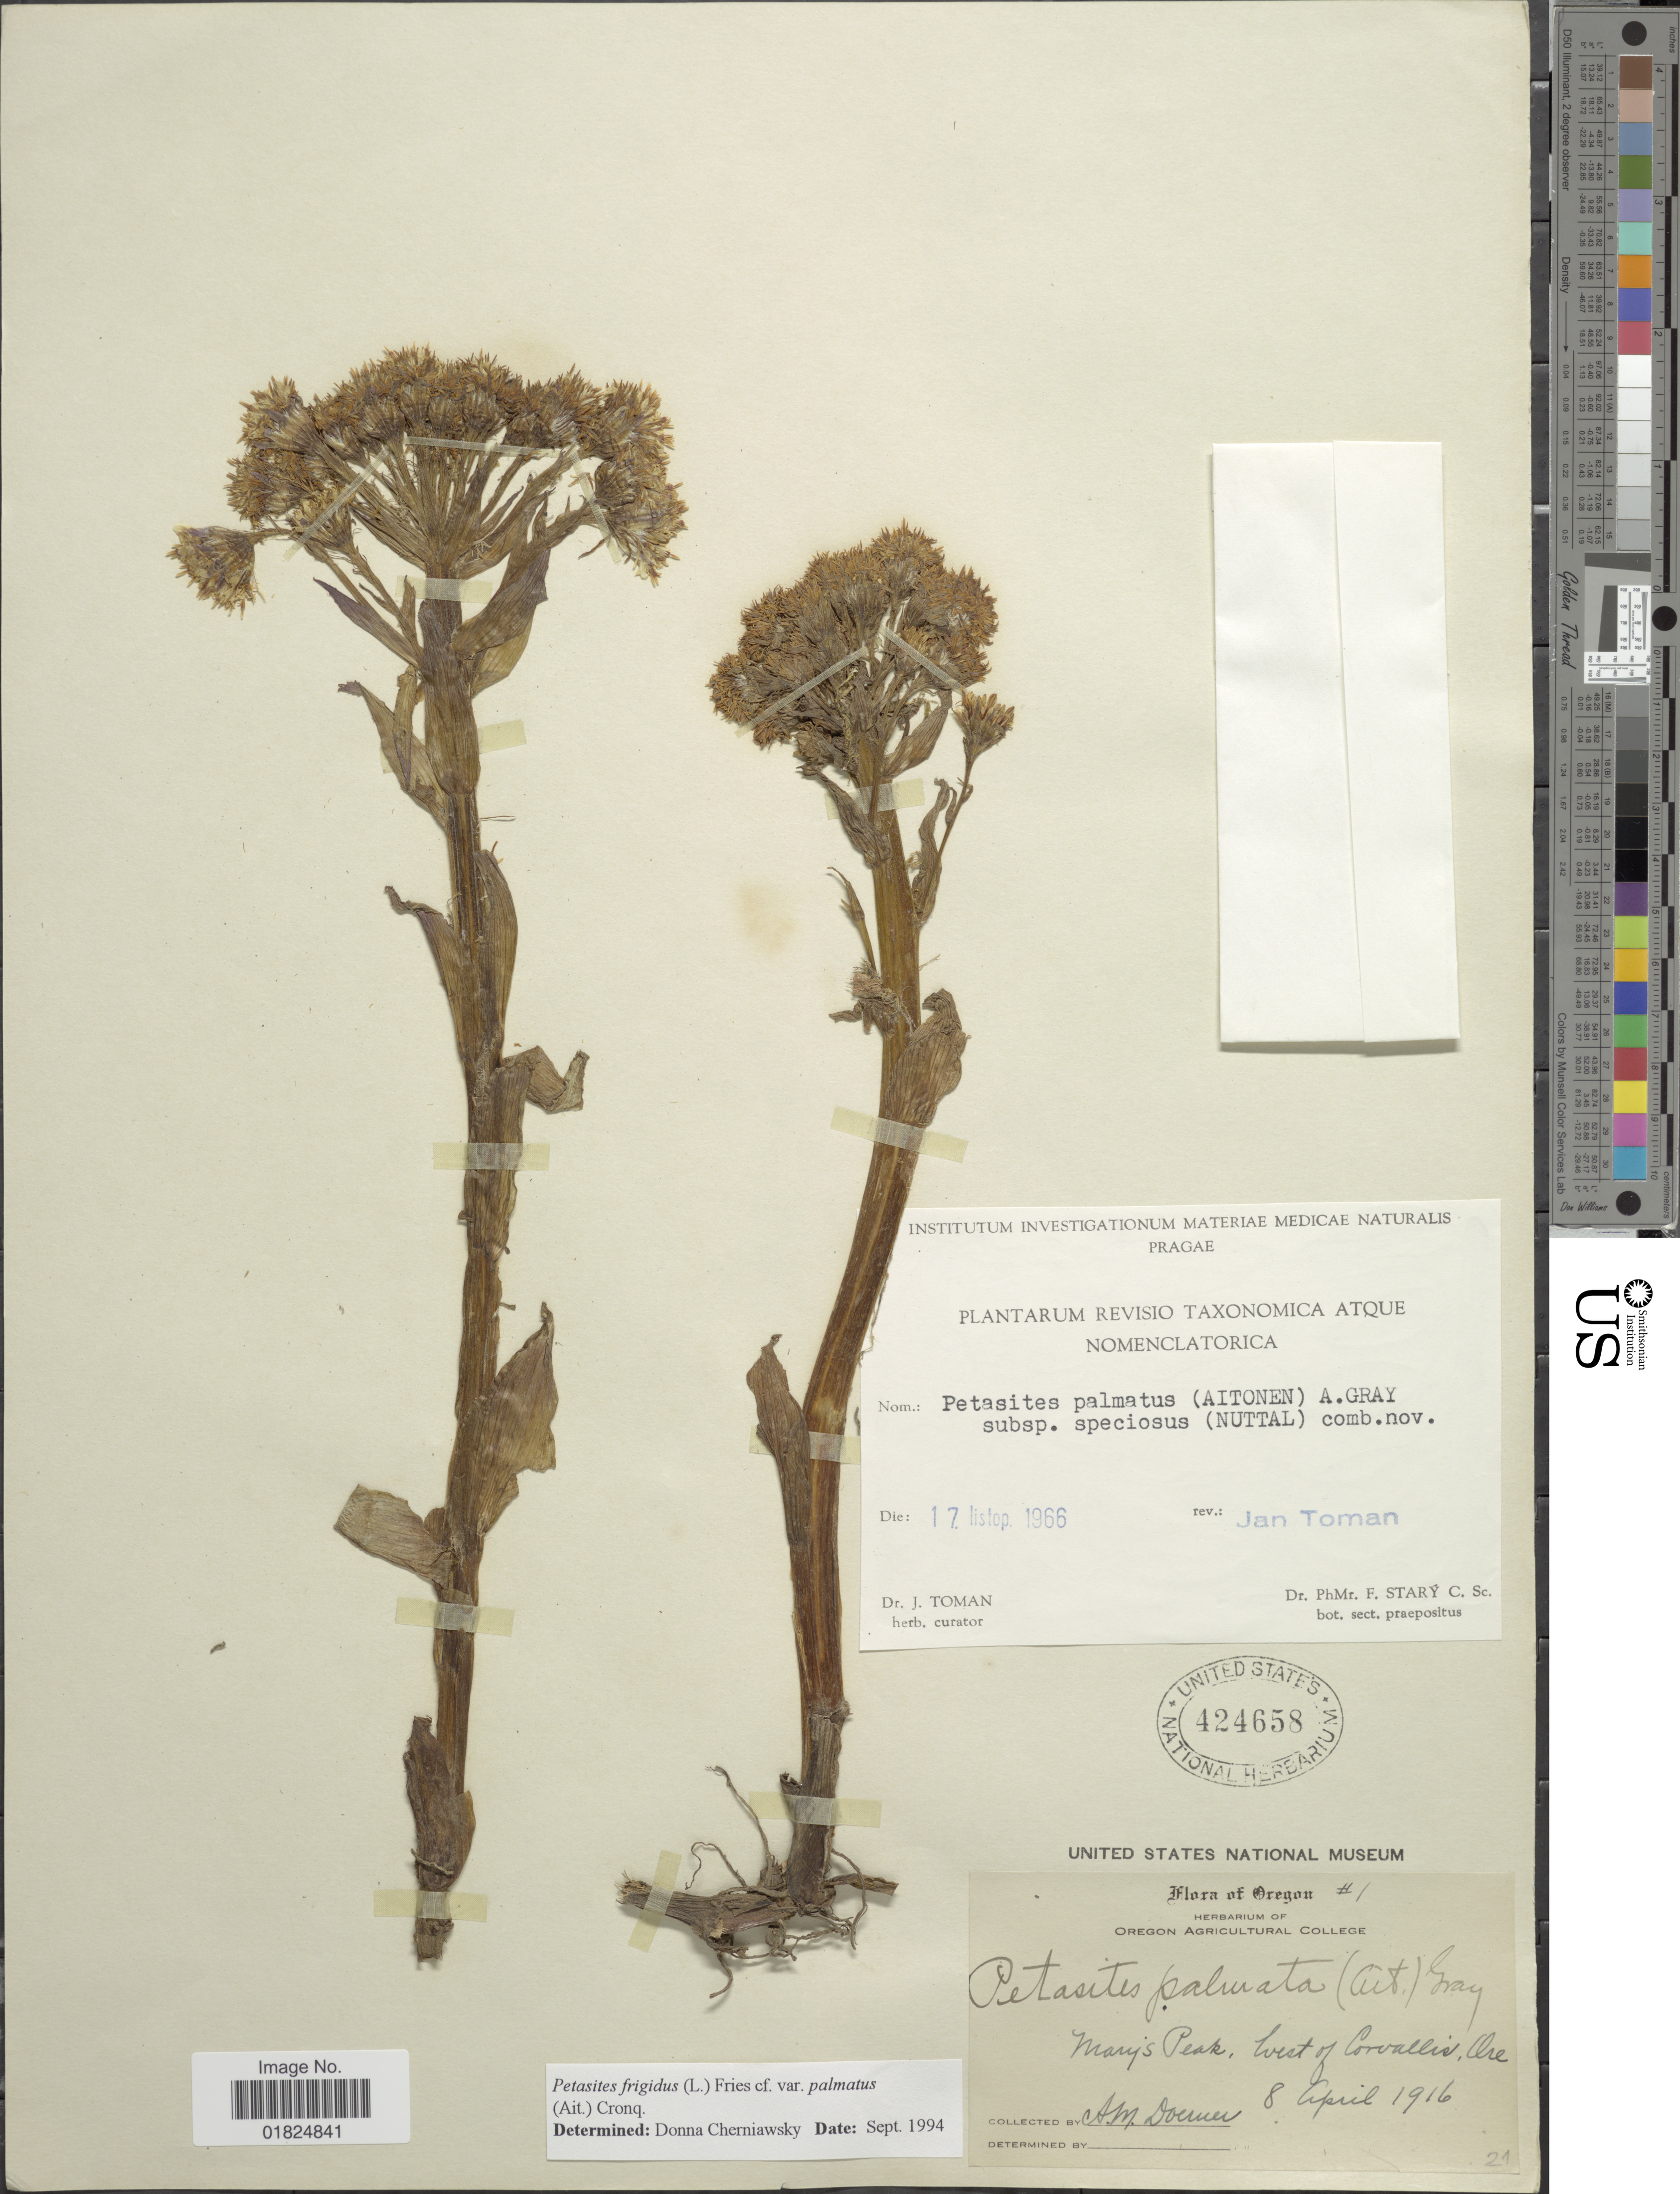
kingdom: Plantae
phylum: Tracheophyta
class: Magnoliopsida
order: Asterales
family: Asteraceae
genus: Petasites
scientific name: Petasites frigidus var. palmatus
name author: (Aiton) Cody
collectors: A. Doemer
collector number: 1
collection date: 1916-04-08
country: United States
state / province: Oregon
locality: Oregon. Marys Peak, West of Corvallis, Ore.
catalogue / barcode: US 424658